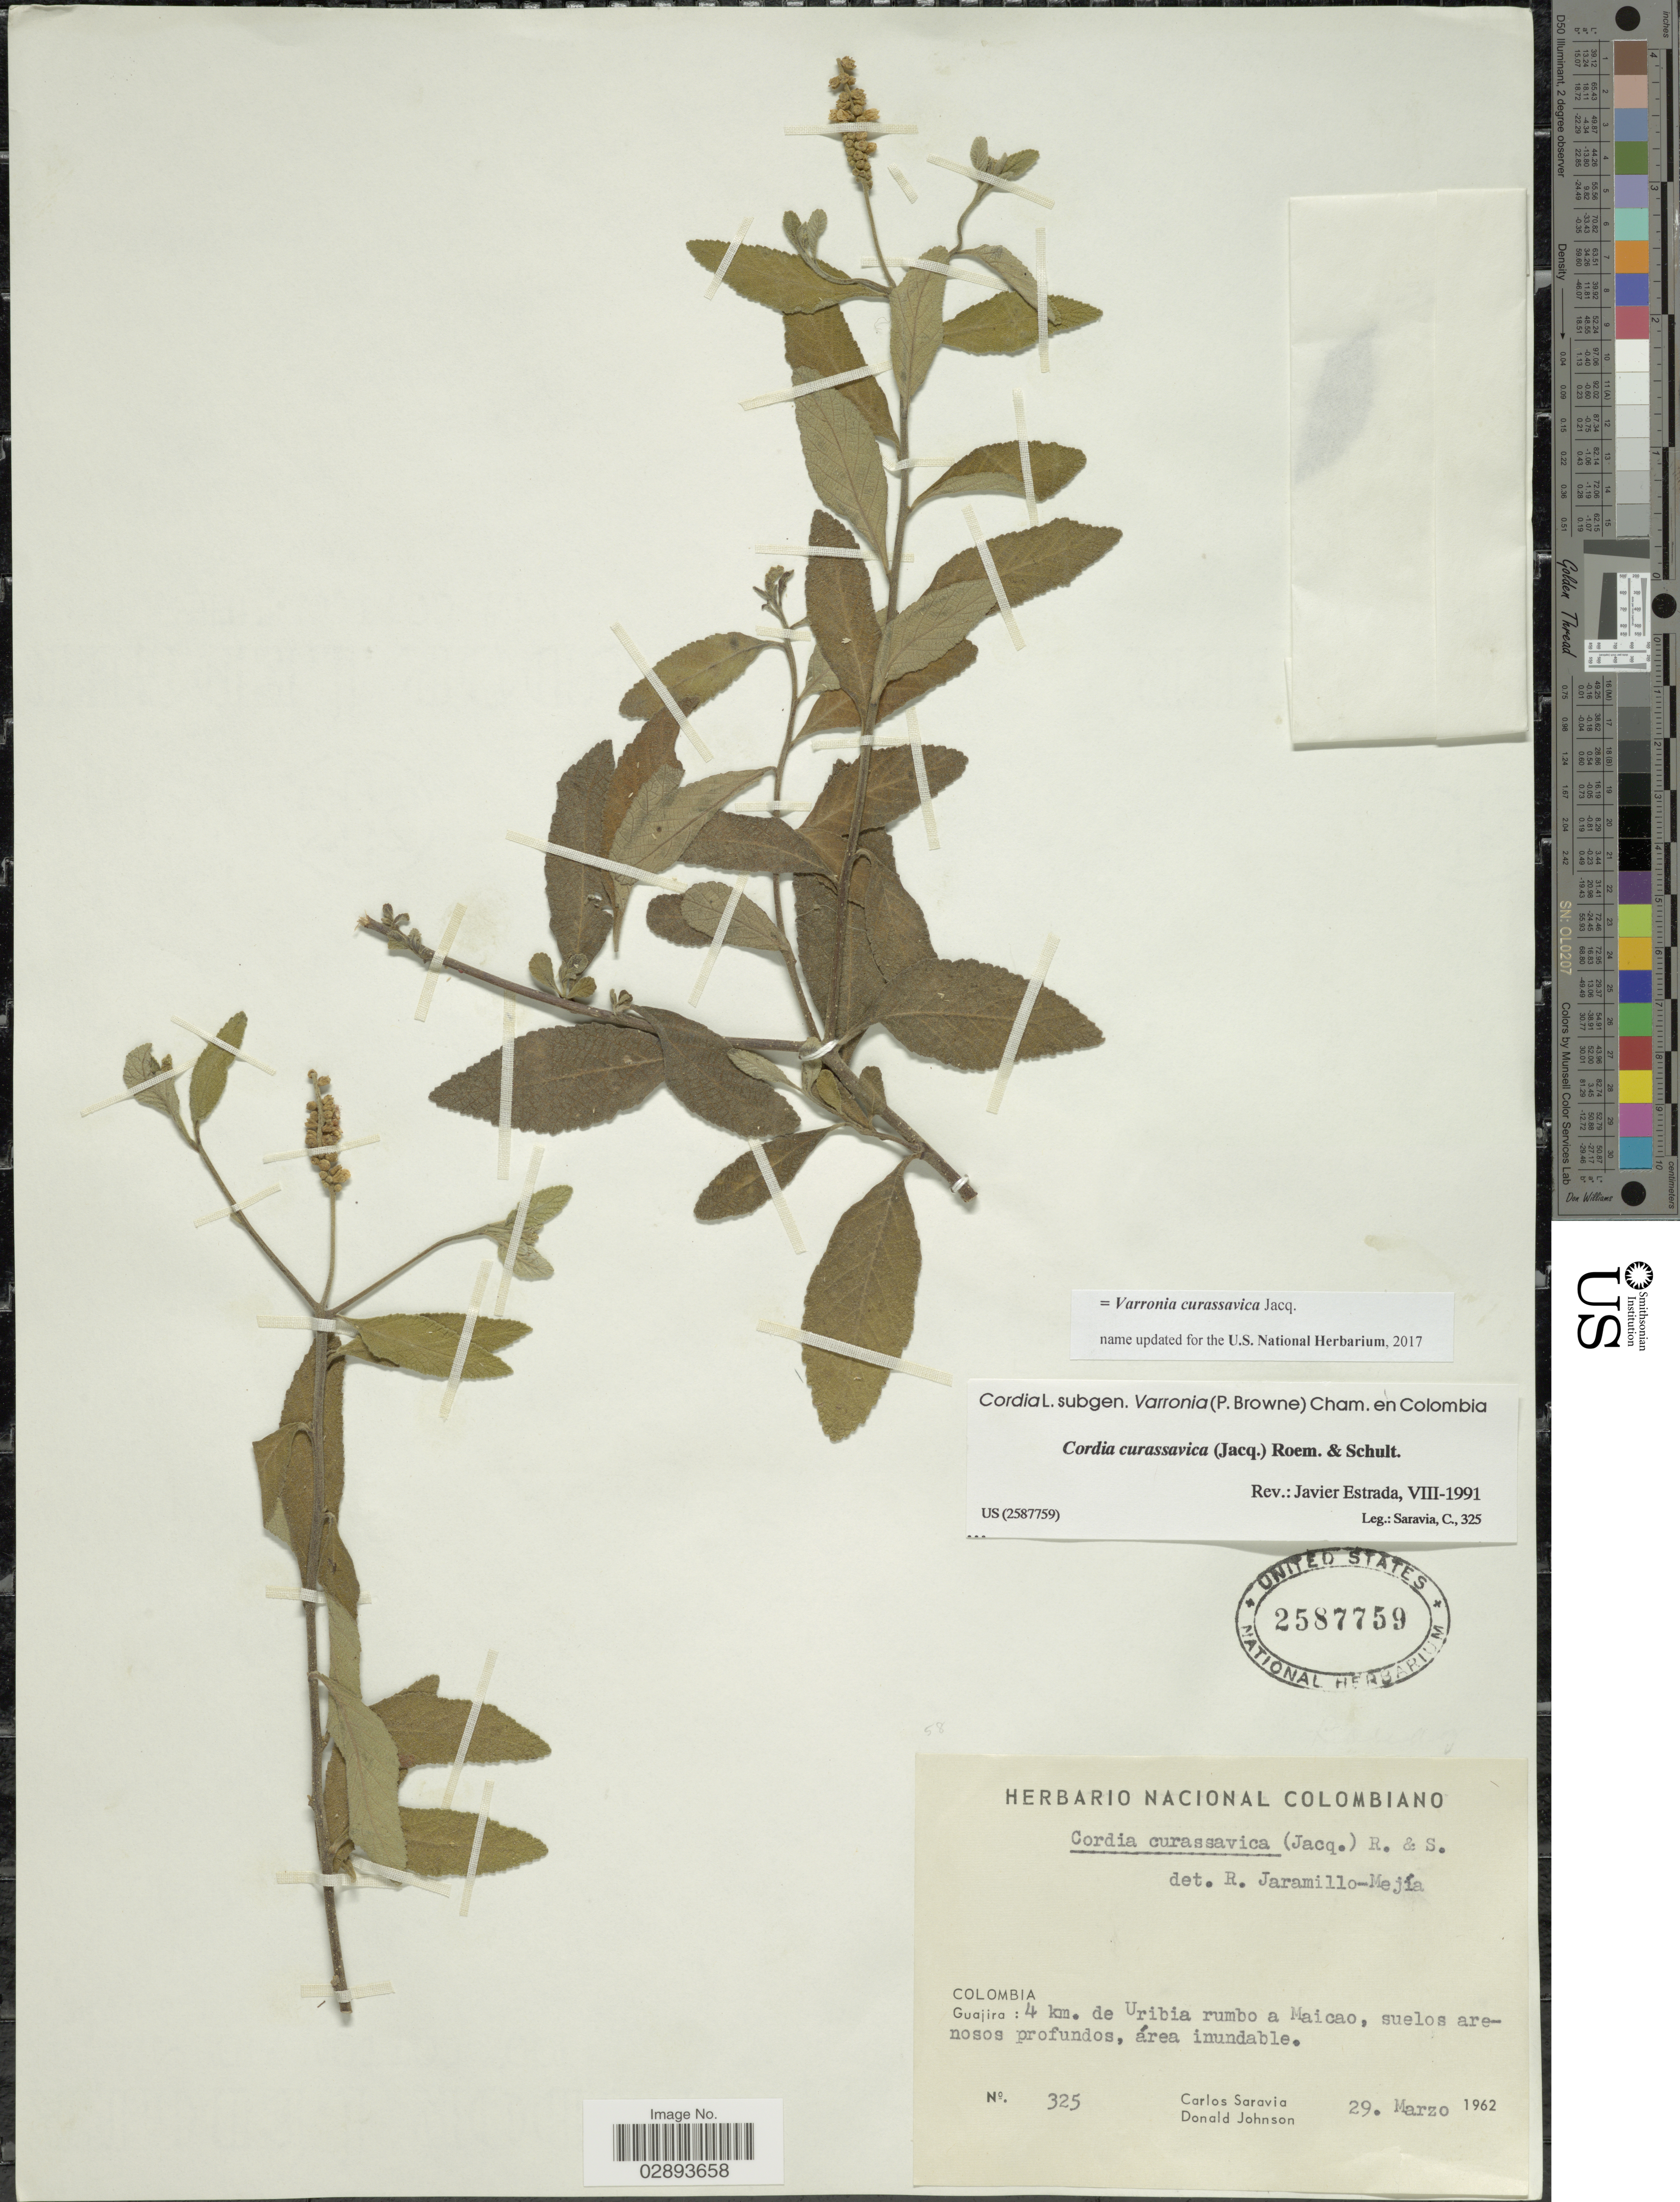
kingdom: Plantae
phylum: Tracheophyta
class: Magnoliopsida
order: Boraginales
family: Cordiaceae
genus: Varronia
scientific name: Varronia curassavica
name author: Jacq.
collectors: C. Saravia & D. Johnson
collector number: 325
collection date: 1962-03-29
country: Colombia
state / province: La Guajira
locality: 4 km. de Uribia rumbo a Maicao.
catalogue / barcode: US 2587759